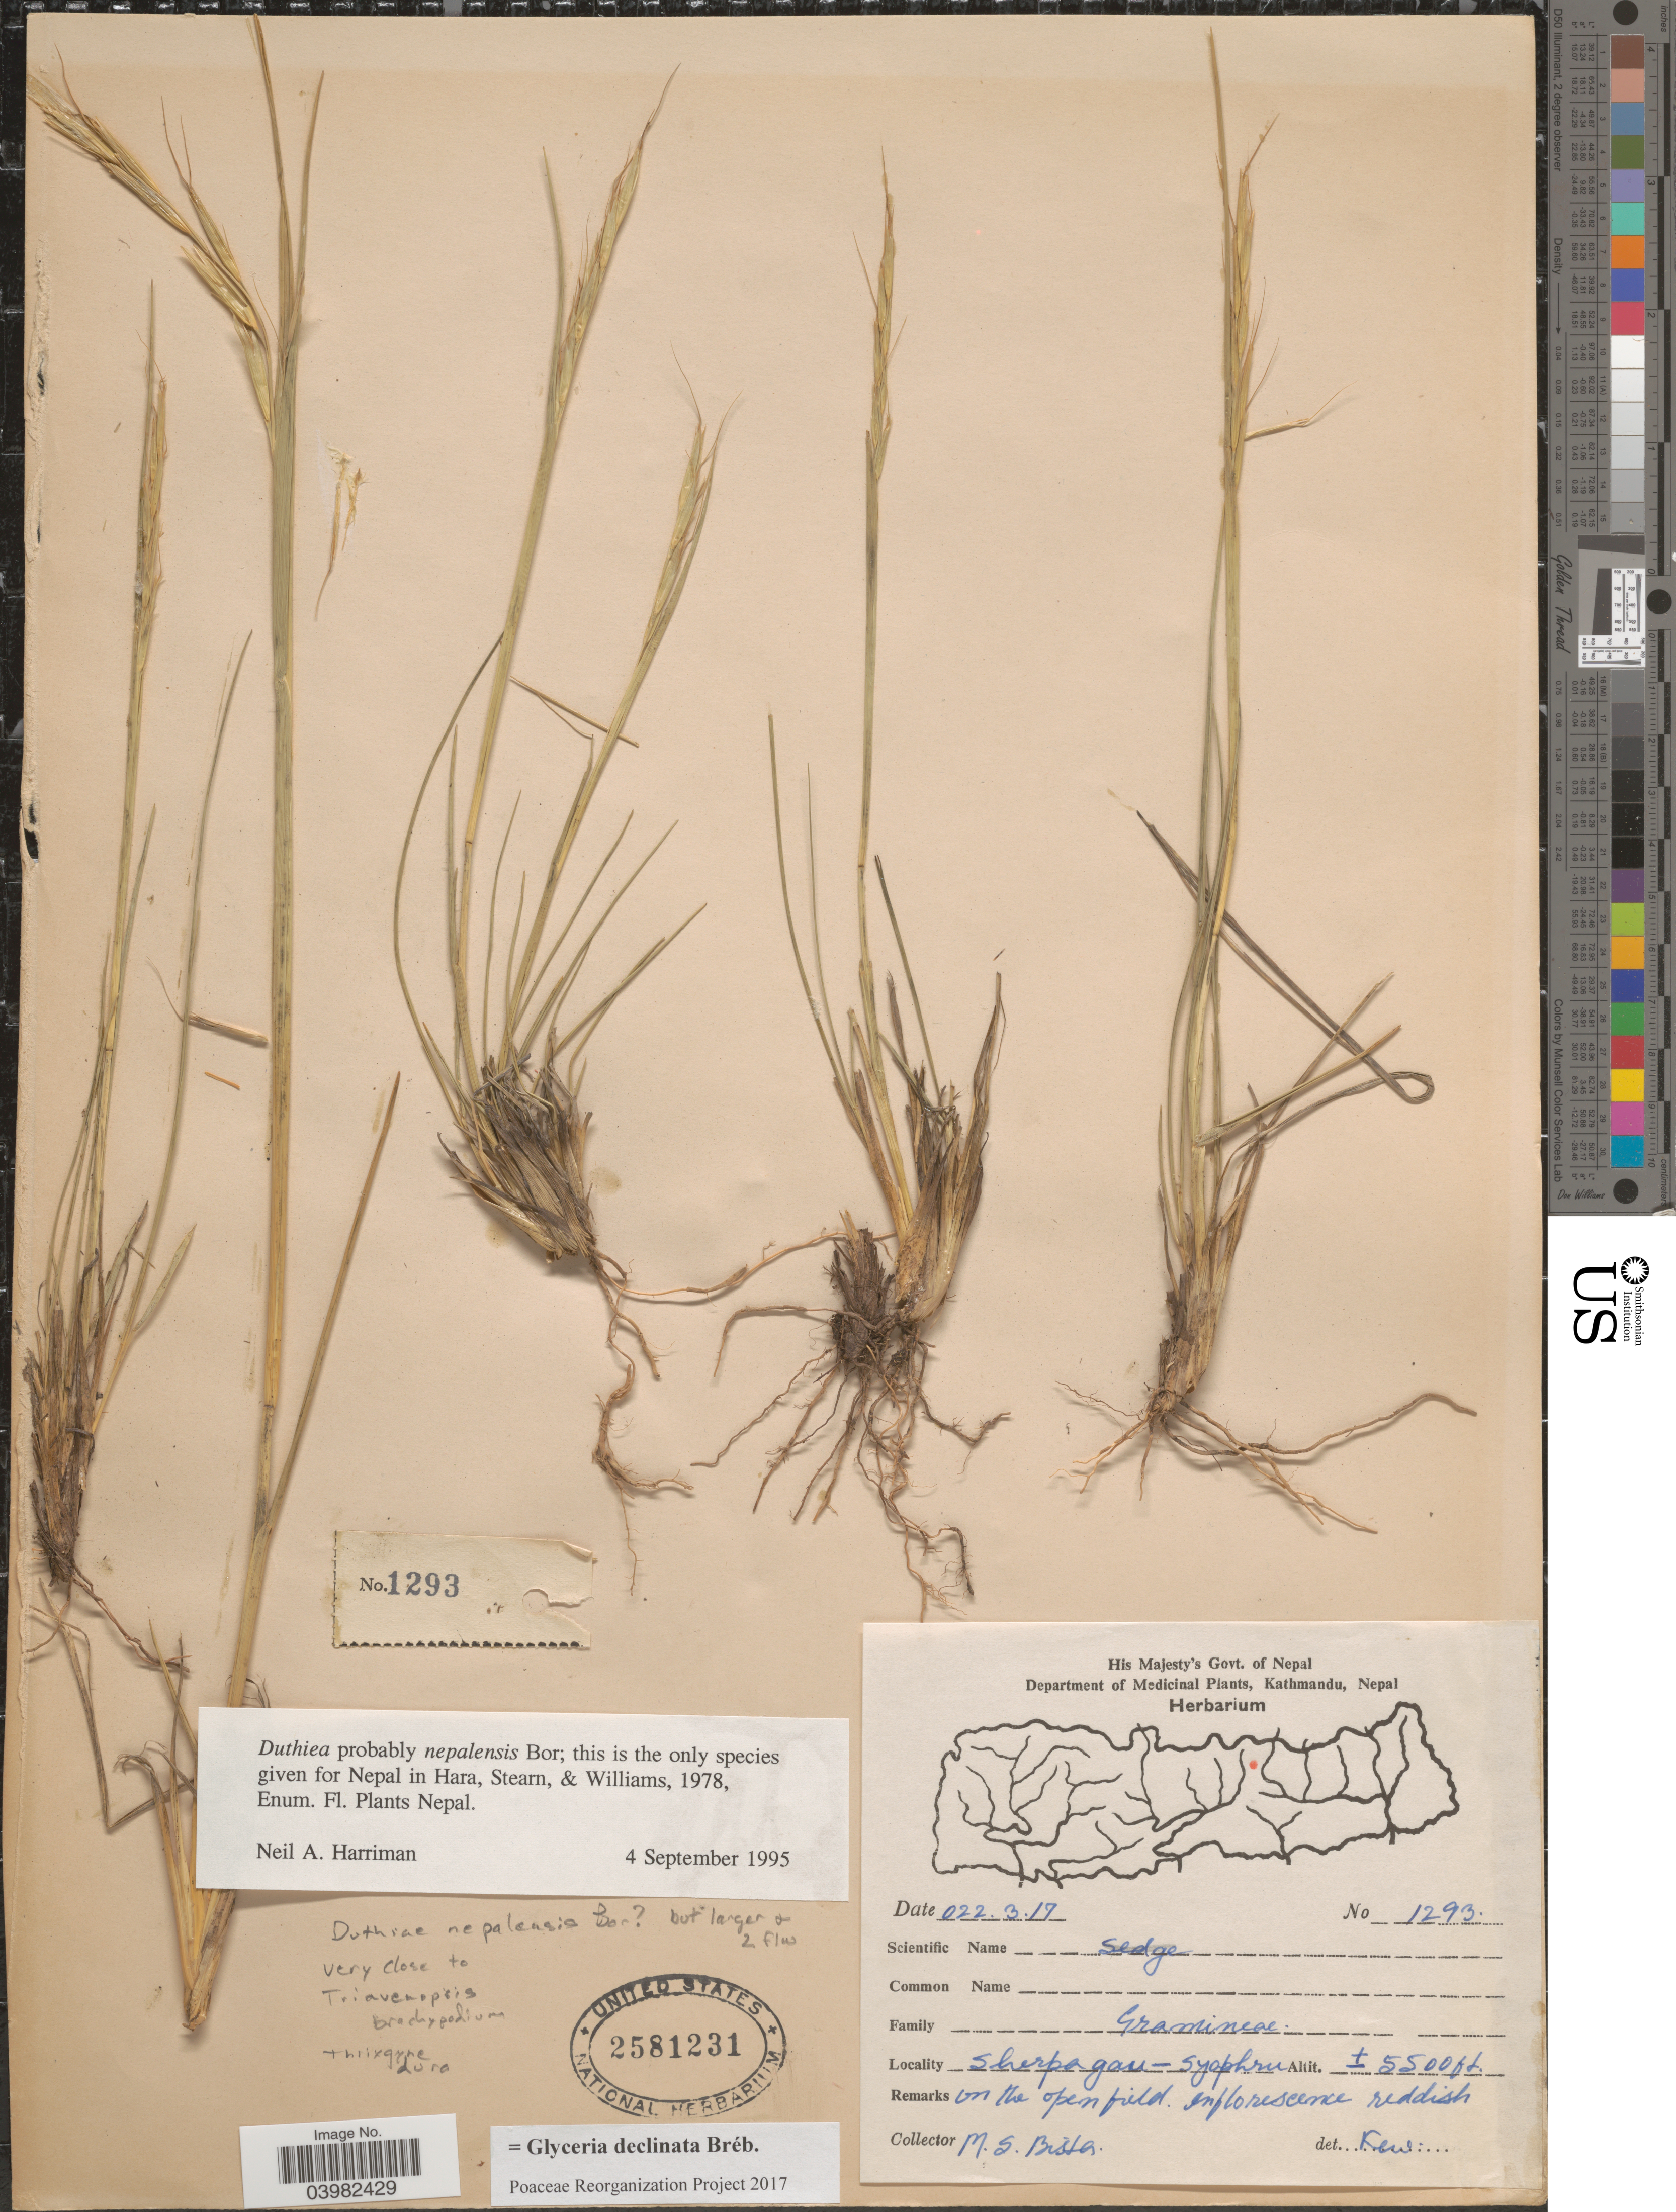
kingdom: Plantae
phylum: Tracheophyta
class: Liliopsida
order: Poales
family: Poaceae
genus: Duthiea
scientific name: Duthiea brachypodium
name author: (Candargy) Keng & Keng f.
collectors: M. Bista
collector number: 1293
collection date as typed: Transcribed d/m/y: 17/3/22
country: Nepal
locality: Sherpagau-Syaphru.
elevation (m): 1676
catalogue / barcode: US 2581231